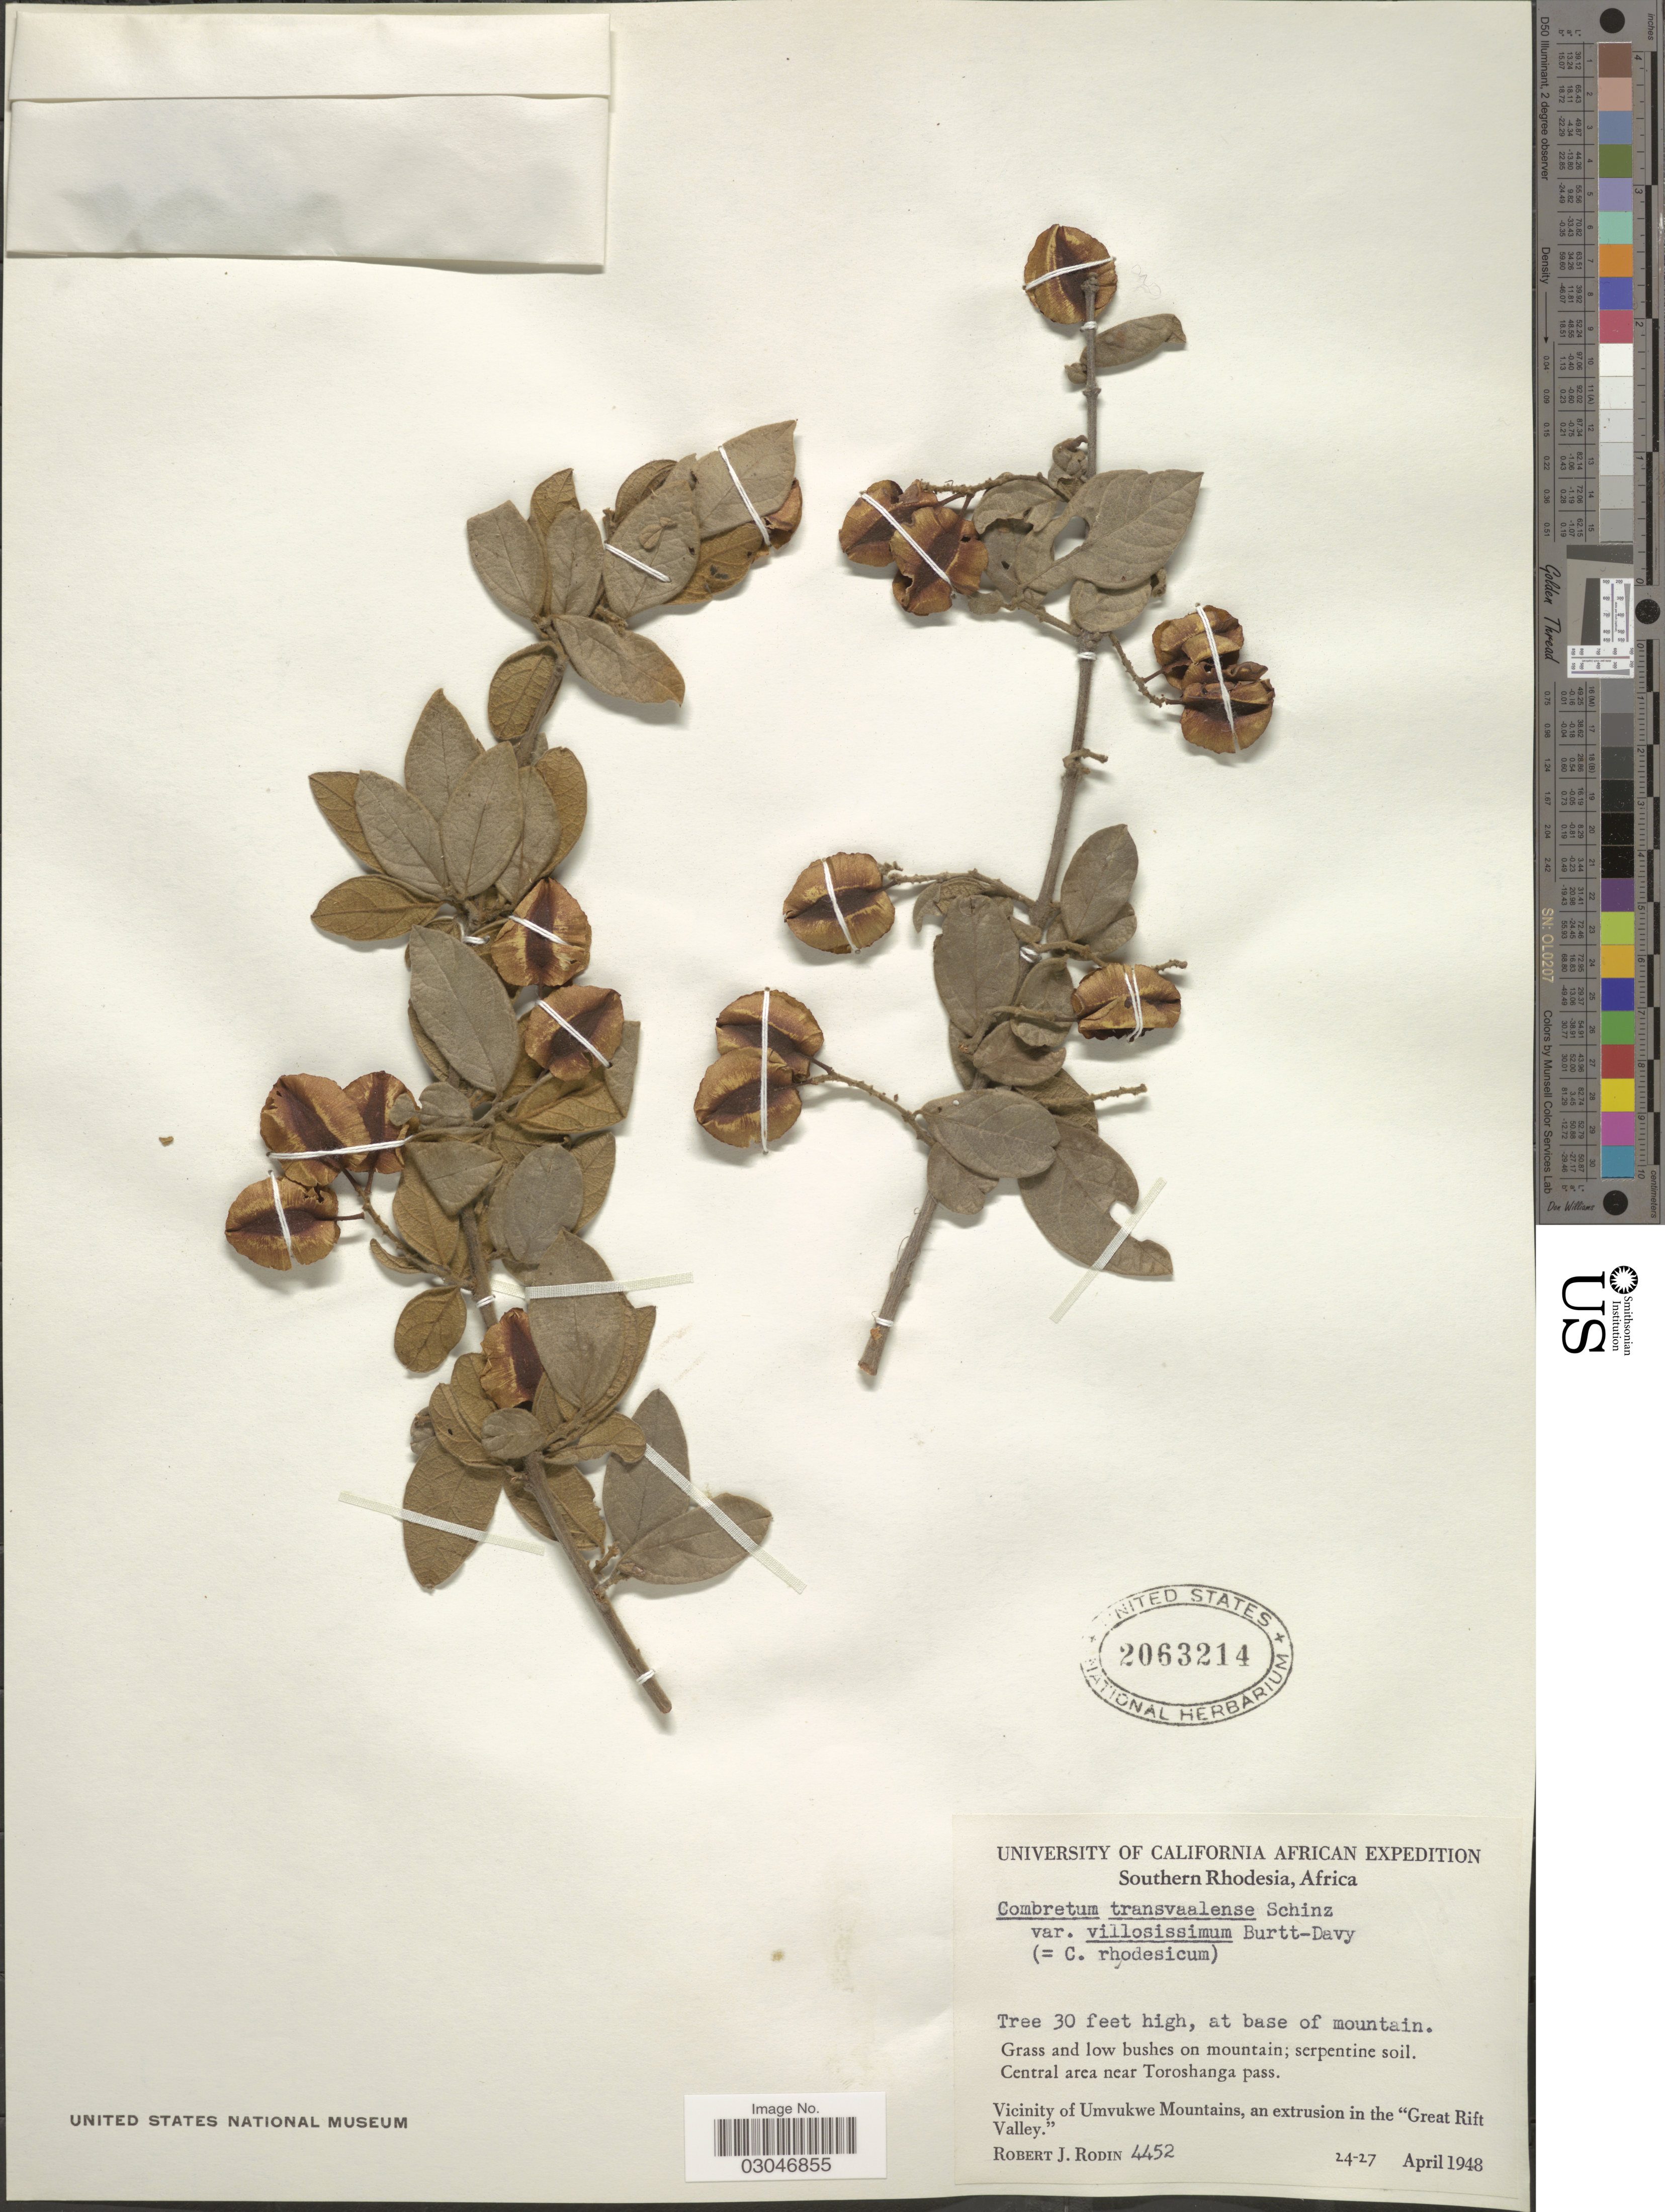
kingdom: Plantae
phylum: Tracheophyta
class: Magnoliopsida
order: Myrtales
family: Combretaceae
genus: Combretum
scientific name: Combretum transvaalense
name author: Schinz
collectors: R. J. Rodin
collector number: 4452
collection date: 1948-04-24/1948-04-27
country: Zimbabwe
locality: Southern Rhodesia, Central area near Toroshanga Pass. Vicinity of Umvukwe Mountains, an extrusion in the "Great Rift Valley".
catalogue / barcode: US 2063214